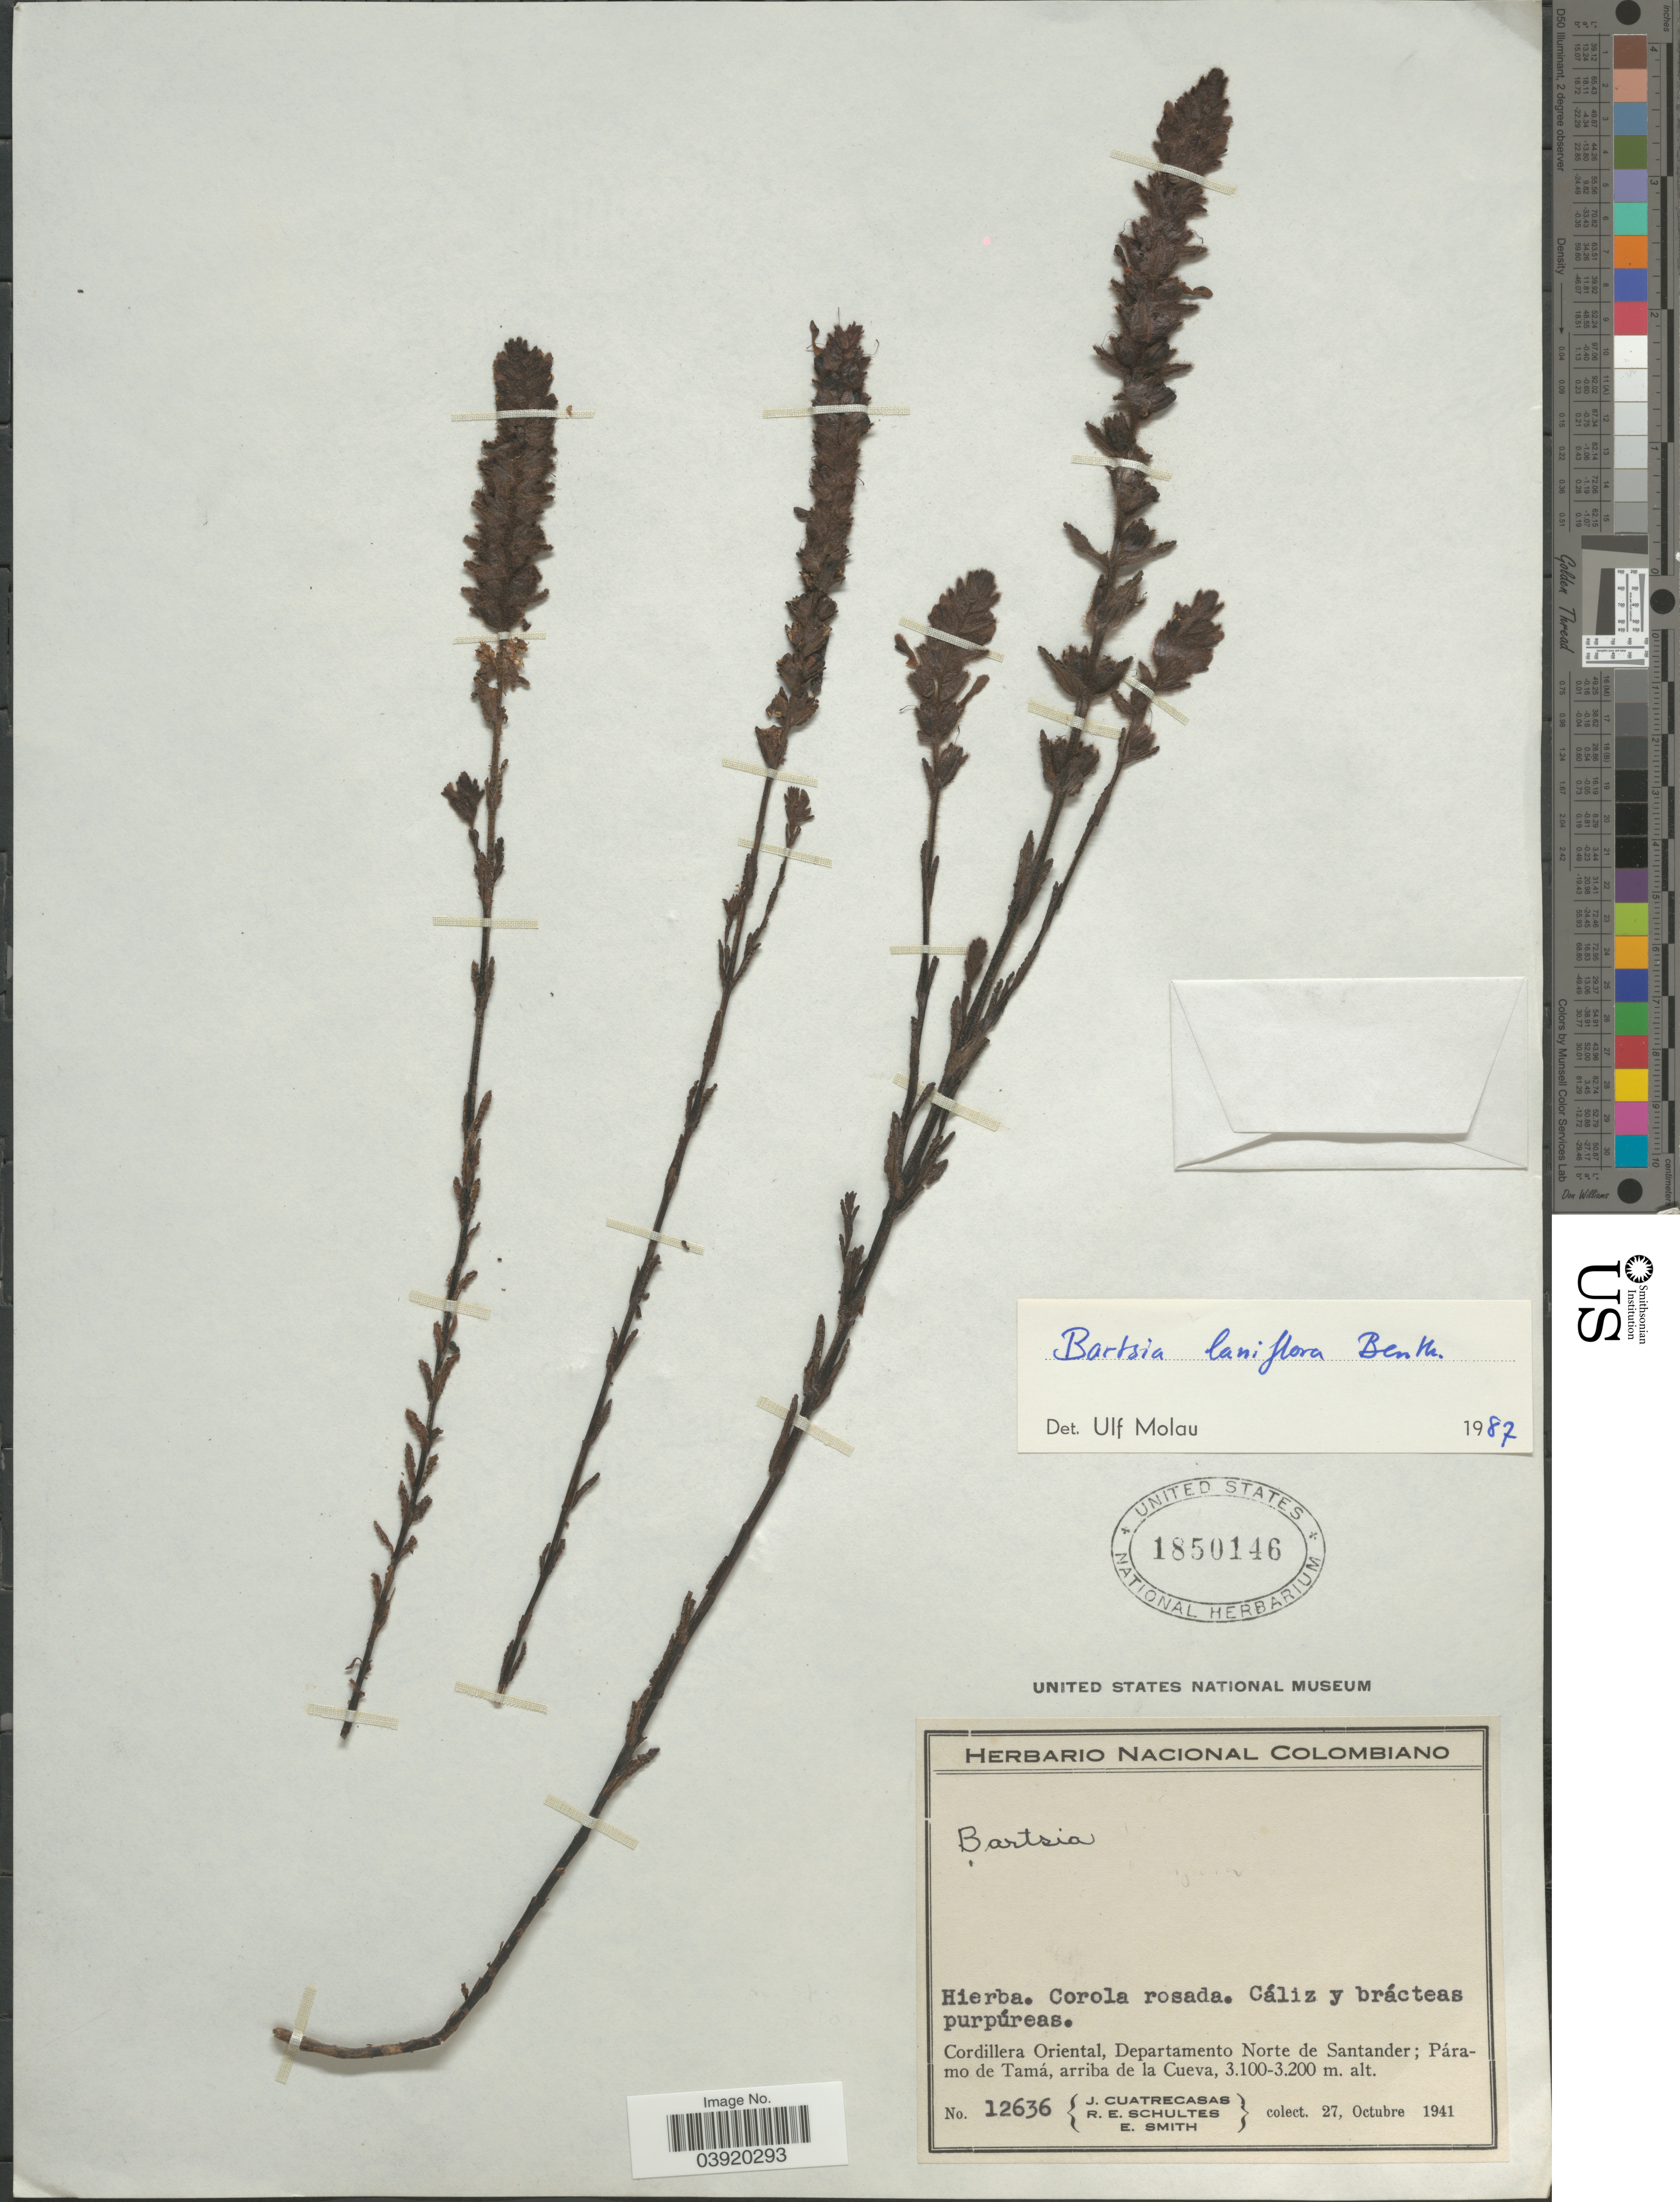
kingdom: Plantae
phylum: Tracheophyta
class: Magnoliopsida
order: Lamiales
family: Orobanchaceae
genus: Bartsia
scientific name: Bartsia laniflora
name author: Benth.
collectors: J. Cuatrecasas, R. E. Schultes & E. Smith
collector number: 12636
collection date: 1941-10-27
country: Colombia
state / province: Norte de Santander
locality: Cordillera Oriental, Departamento Norte de Santander; Páramo de Tamá, arriba de la Cueva.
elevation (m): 3100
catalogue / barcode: US 1850146